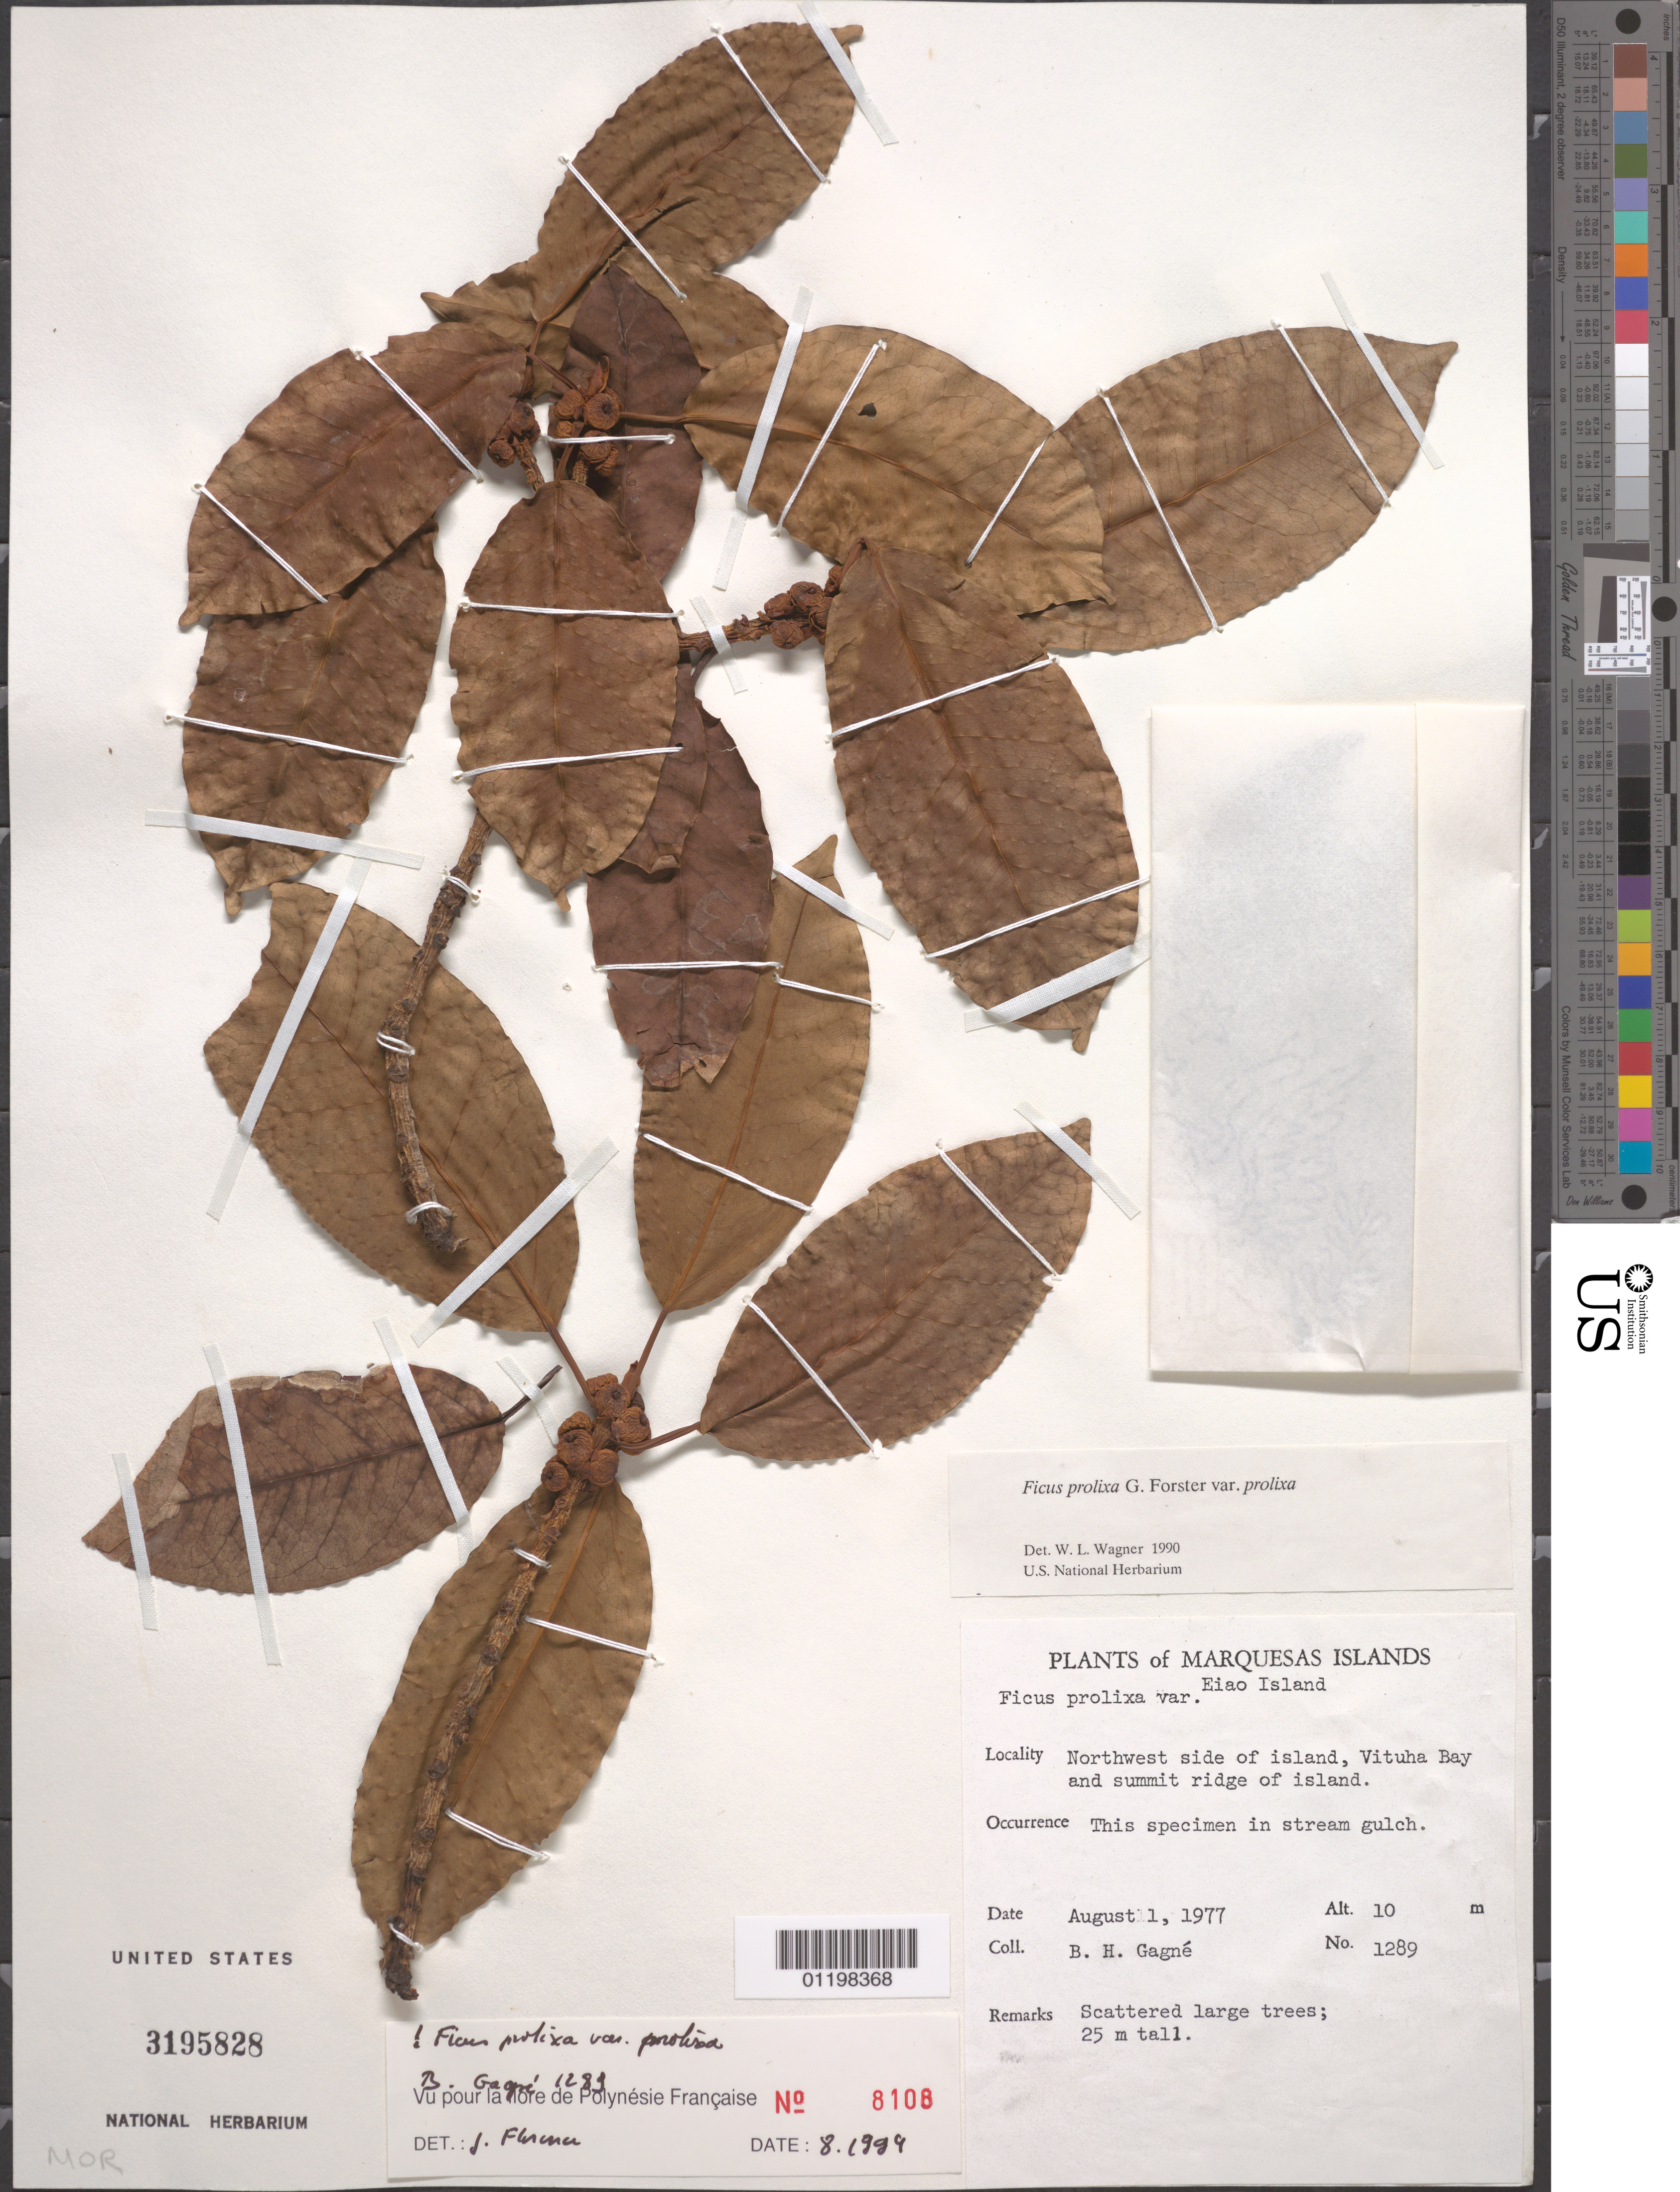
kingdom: Plantae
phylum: Tracheophyta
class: Magnoliopsida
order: Rosales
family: Moraceae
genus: Ficus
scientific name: Ficus prolixa var. prolixa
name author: G. Forst.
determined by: Wagner, W. L., (BOT), Smithsonian Institution - National Museum of Natural History (UNITED STATES)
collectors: B. H. Gagné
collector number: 1289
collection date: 1977-08-01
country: French Polynesia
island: Eiao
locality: NW side of island, Vaituha Bay and summit ridge of island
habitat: Stream gulch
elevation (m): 10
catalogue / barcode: US 3195828